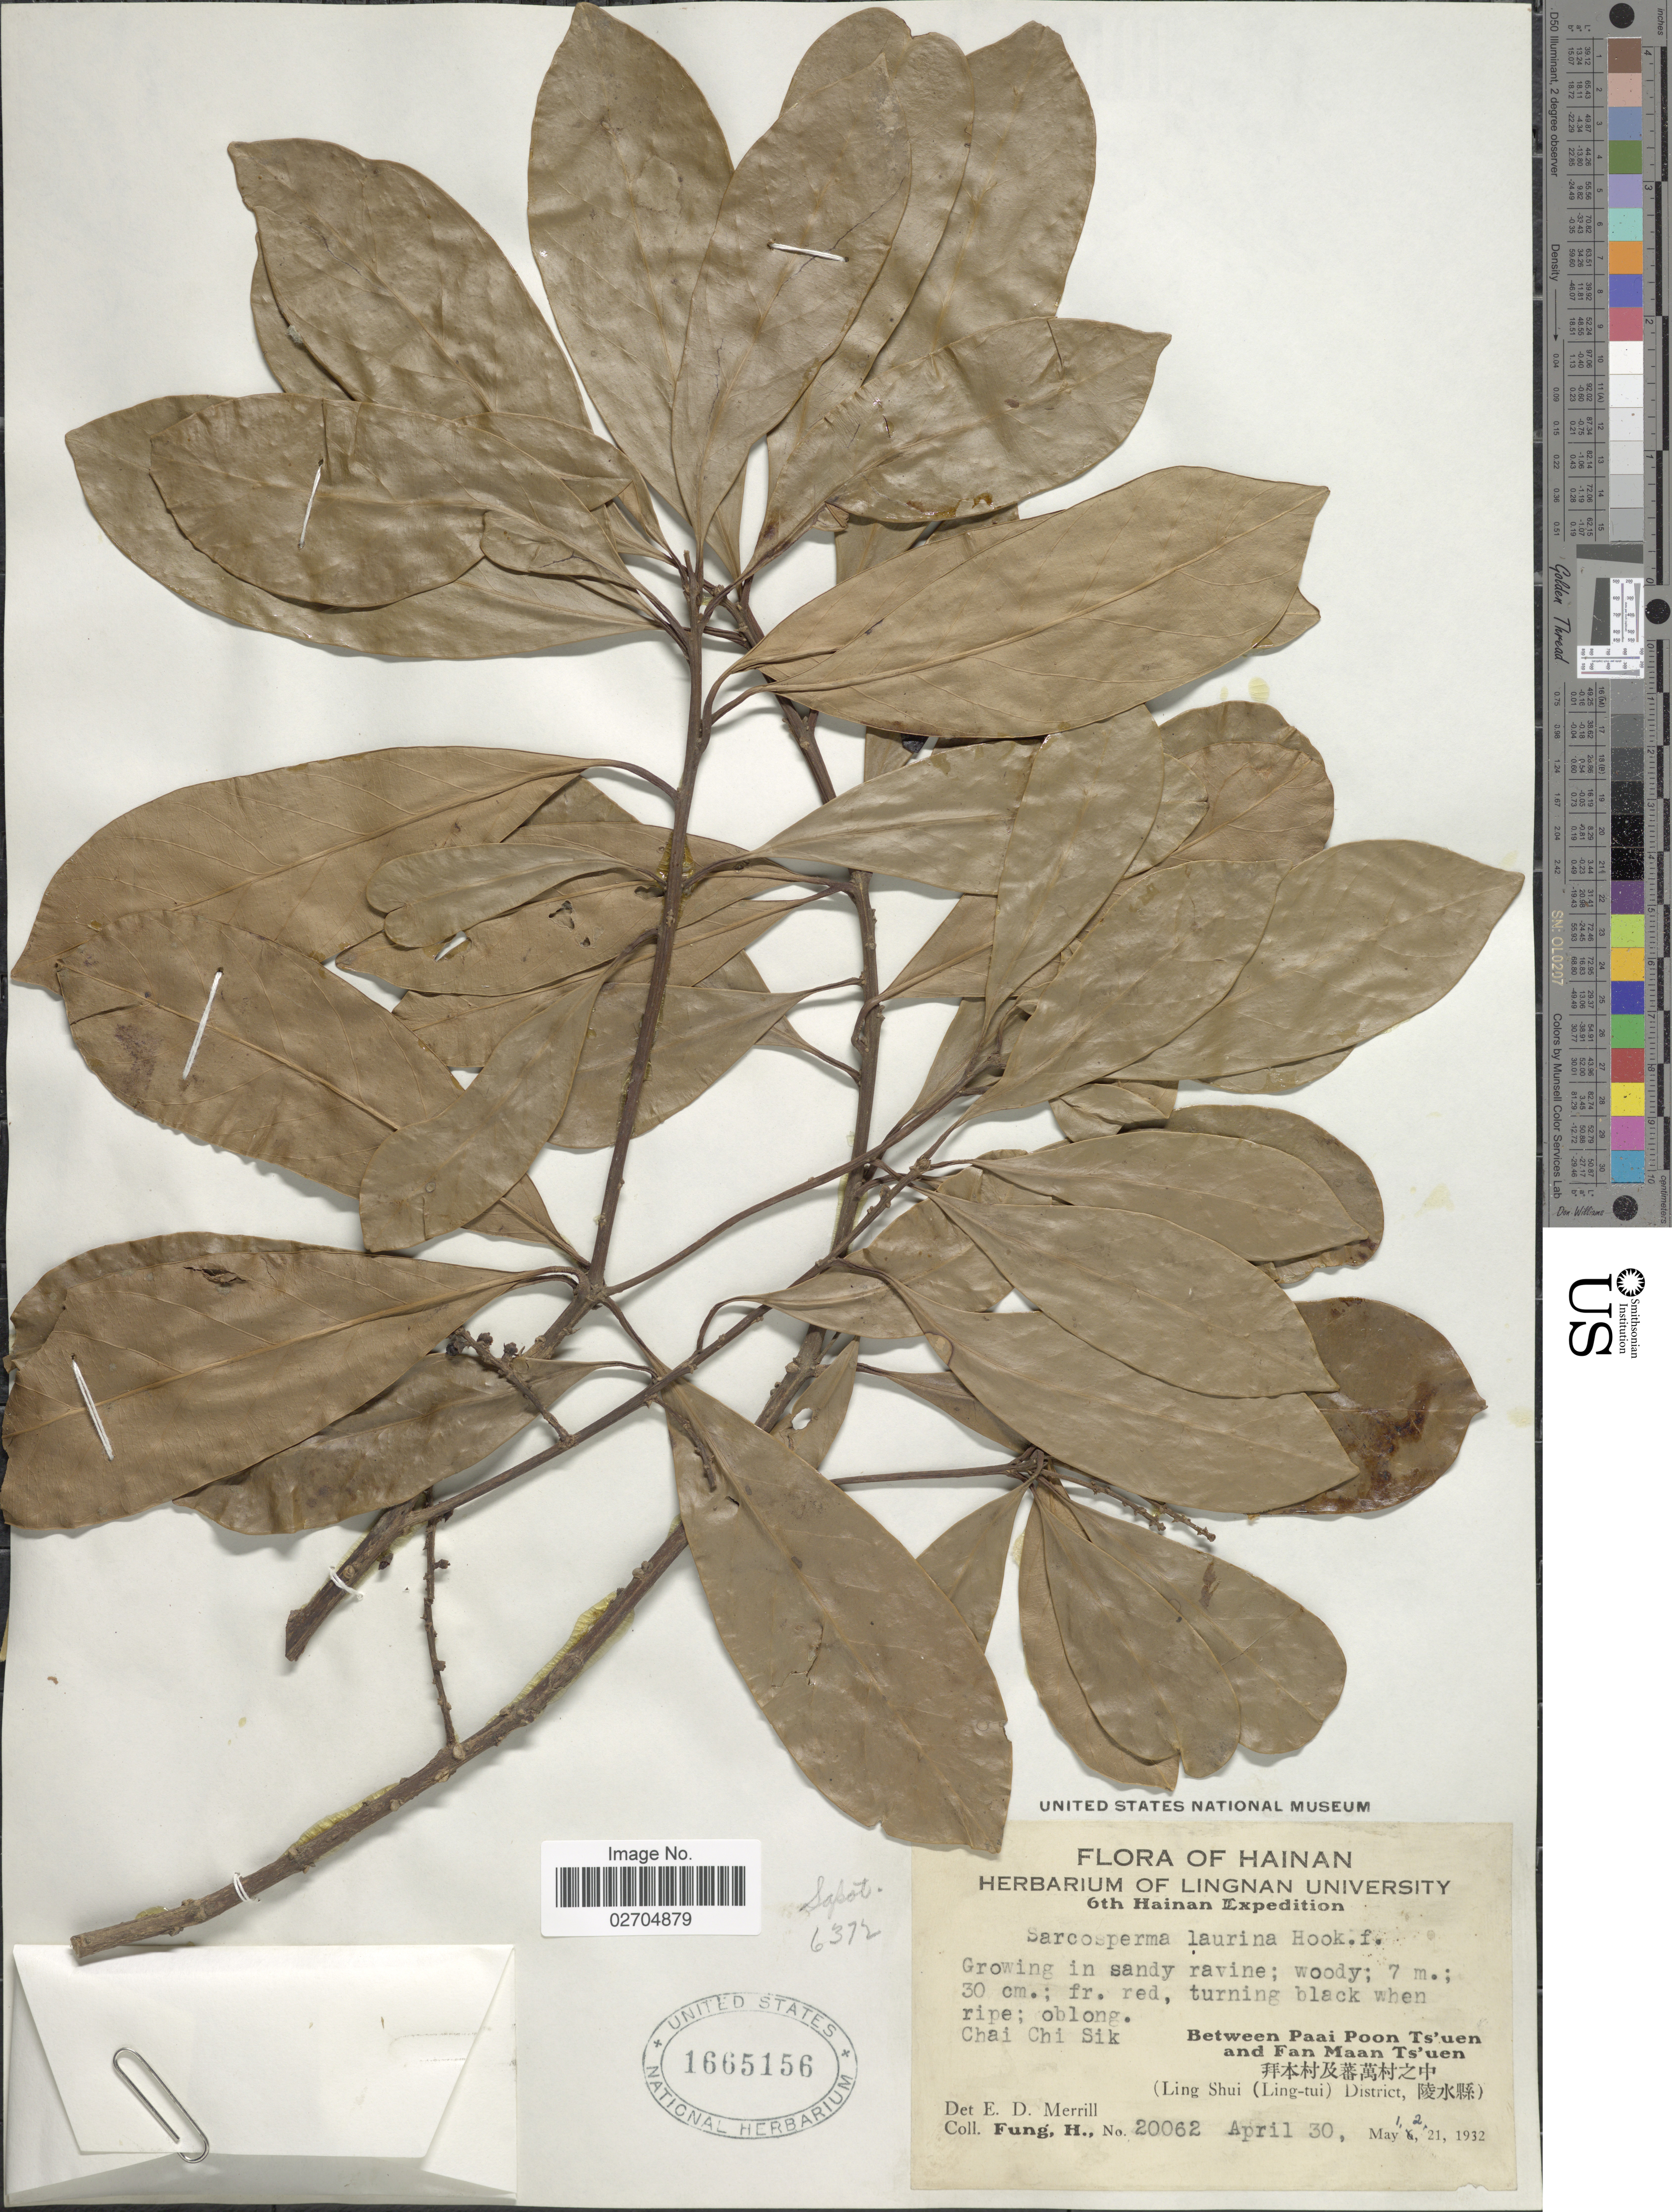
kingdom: Plantae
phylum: Tracheophyta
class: Magnoliopsida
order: Ericales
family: Sapotaceae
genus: Sarcosperma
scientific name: Sarcosperma laurinum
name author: (Benth.) Hook. f.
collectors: H. Fung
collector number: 20062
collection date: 1932-04-30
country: China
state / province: Hainan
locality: Chai Chi Sik. Between Paai Poon Ts'uen and Fan Maan Ts'uen. (Ling Shui (Ling-tui) District).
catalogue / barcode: US 1665156